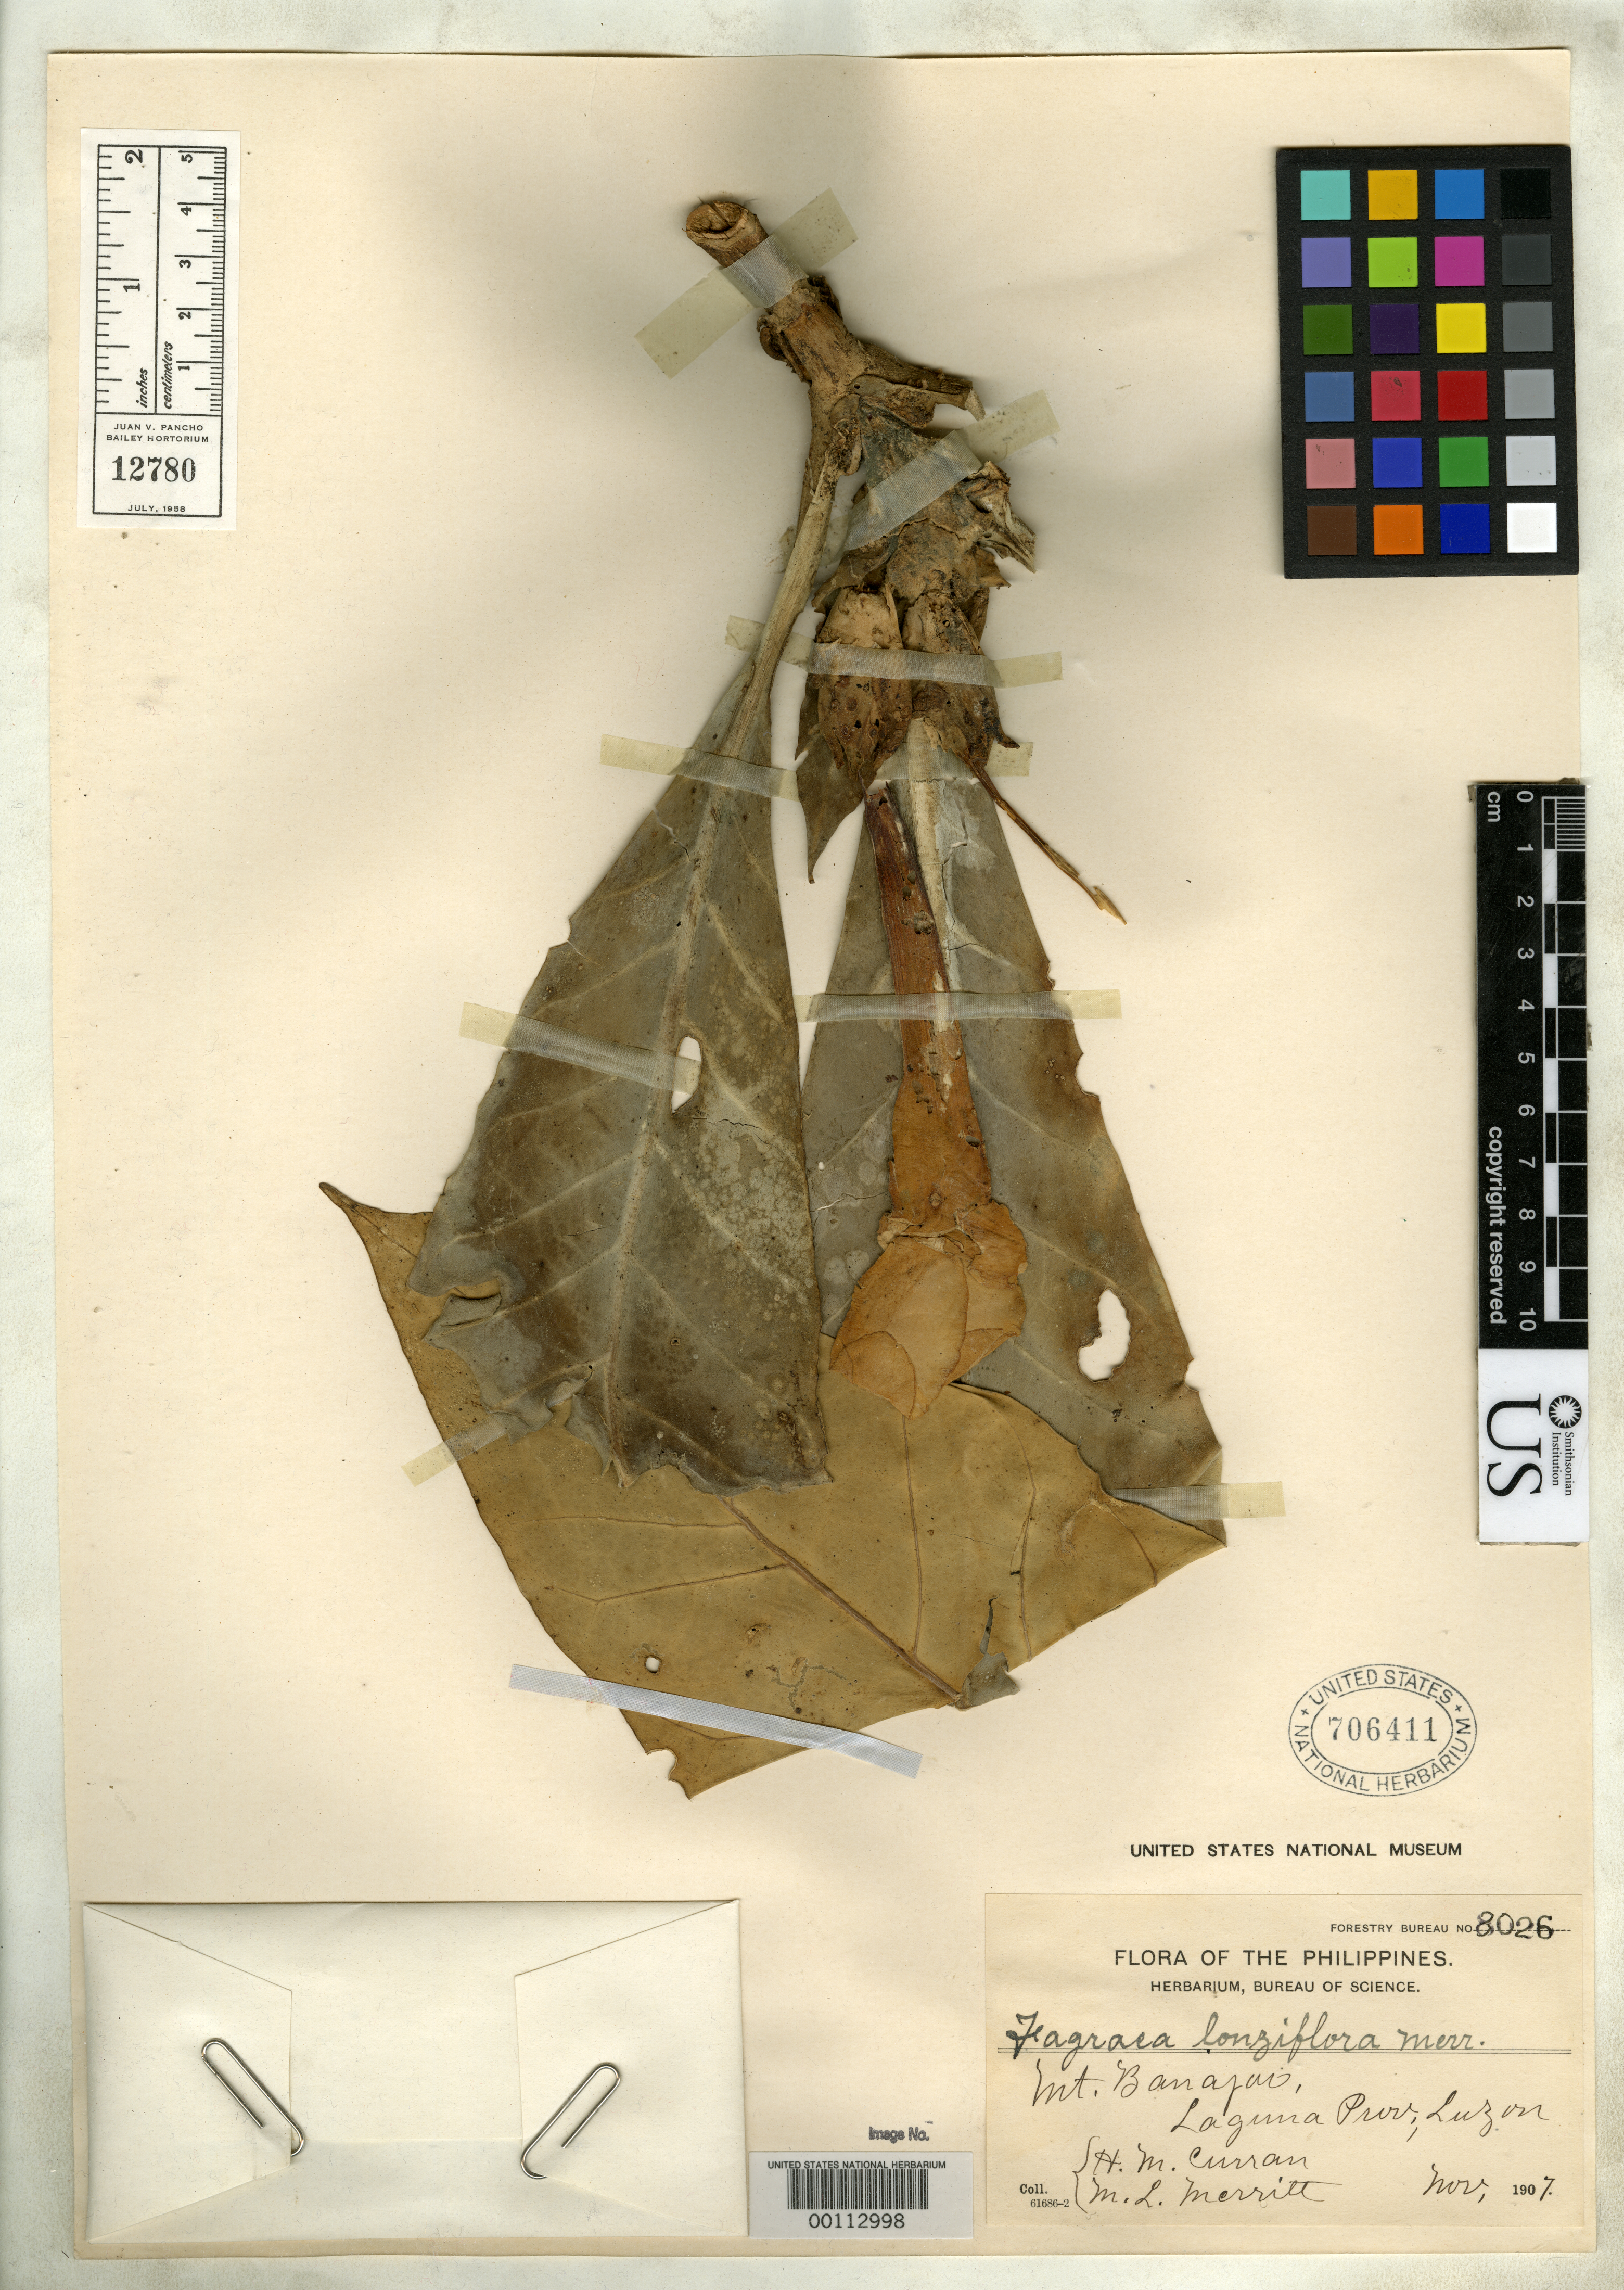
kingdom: Plantae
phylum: Tracheophyta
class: Magnoliopsida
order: Gentianales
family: Gentianaceae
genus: Fagraea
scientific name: Fagraea longiflora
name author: Merr.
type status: Syntype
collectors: H. M. Curran & M. L. Merritt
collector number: Bur. Sci. 8026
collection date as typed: Nov 1907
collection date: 1907-11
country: Philippines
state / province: Calabarzon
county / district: Laguna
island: Luzon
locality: Mt. Banajao.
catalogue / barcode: US 706411